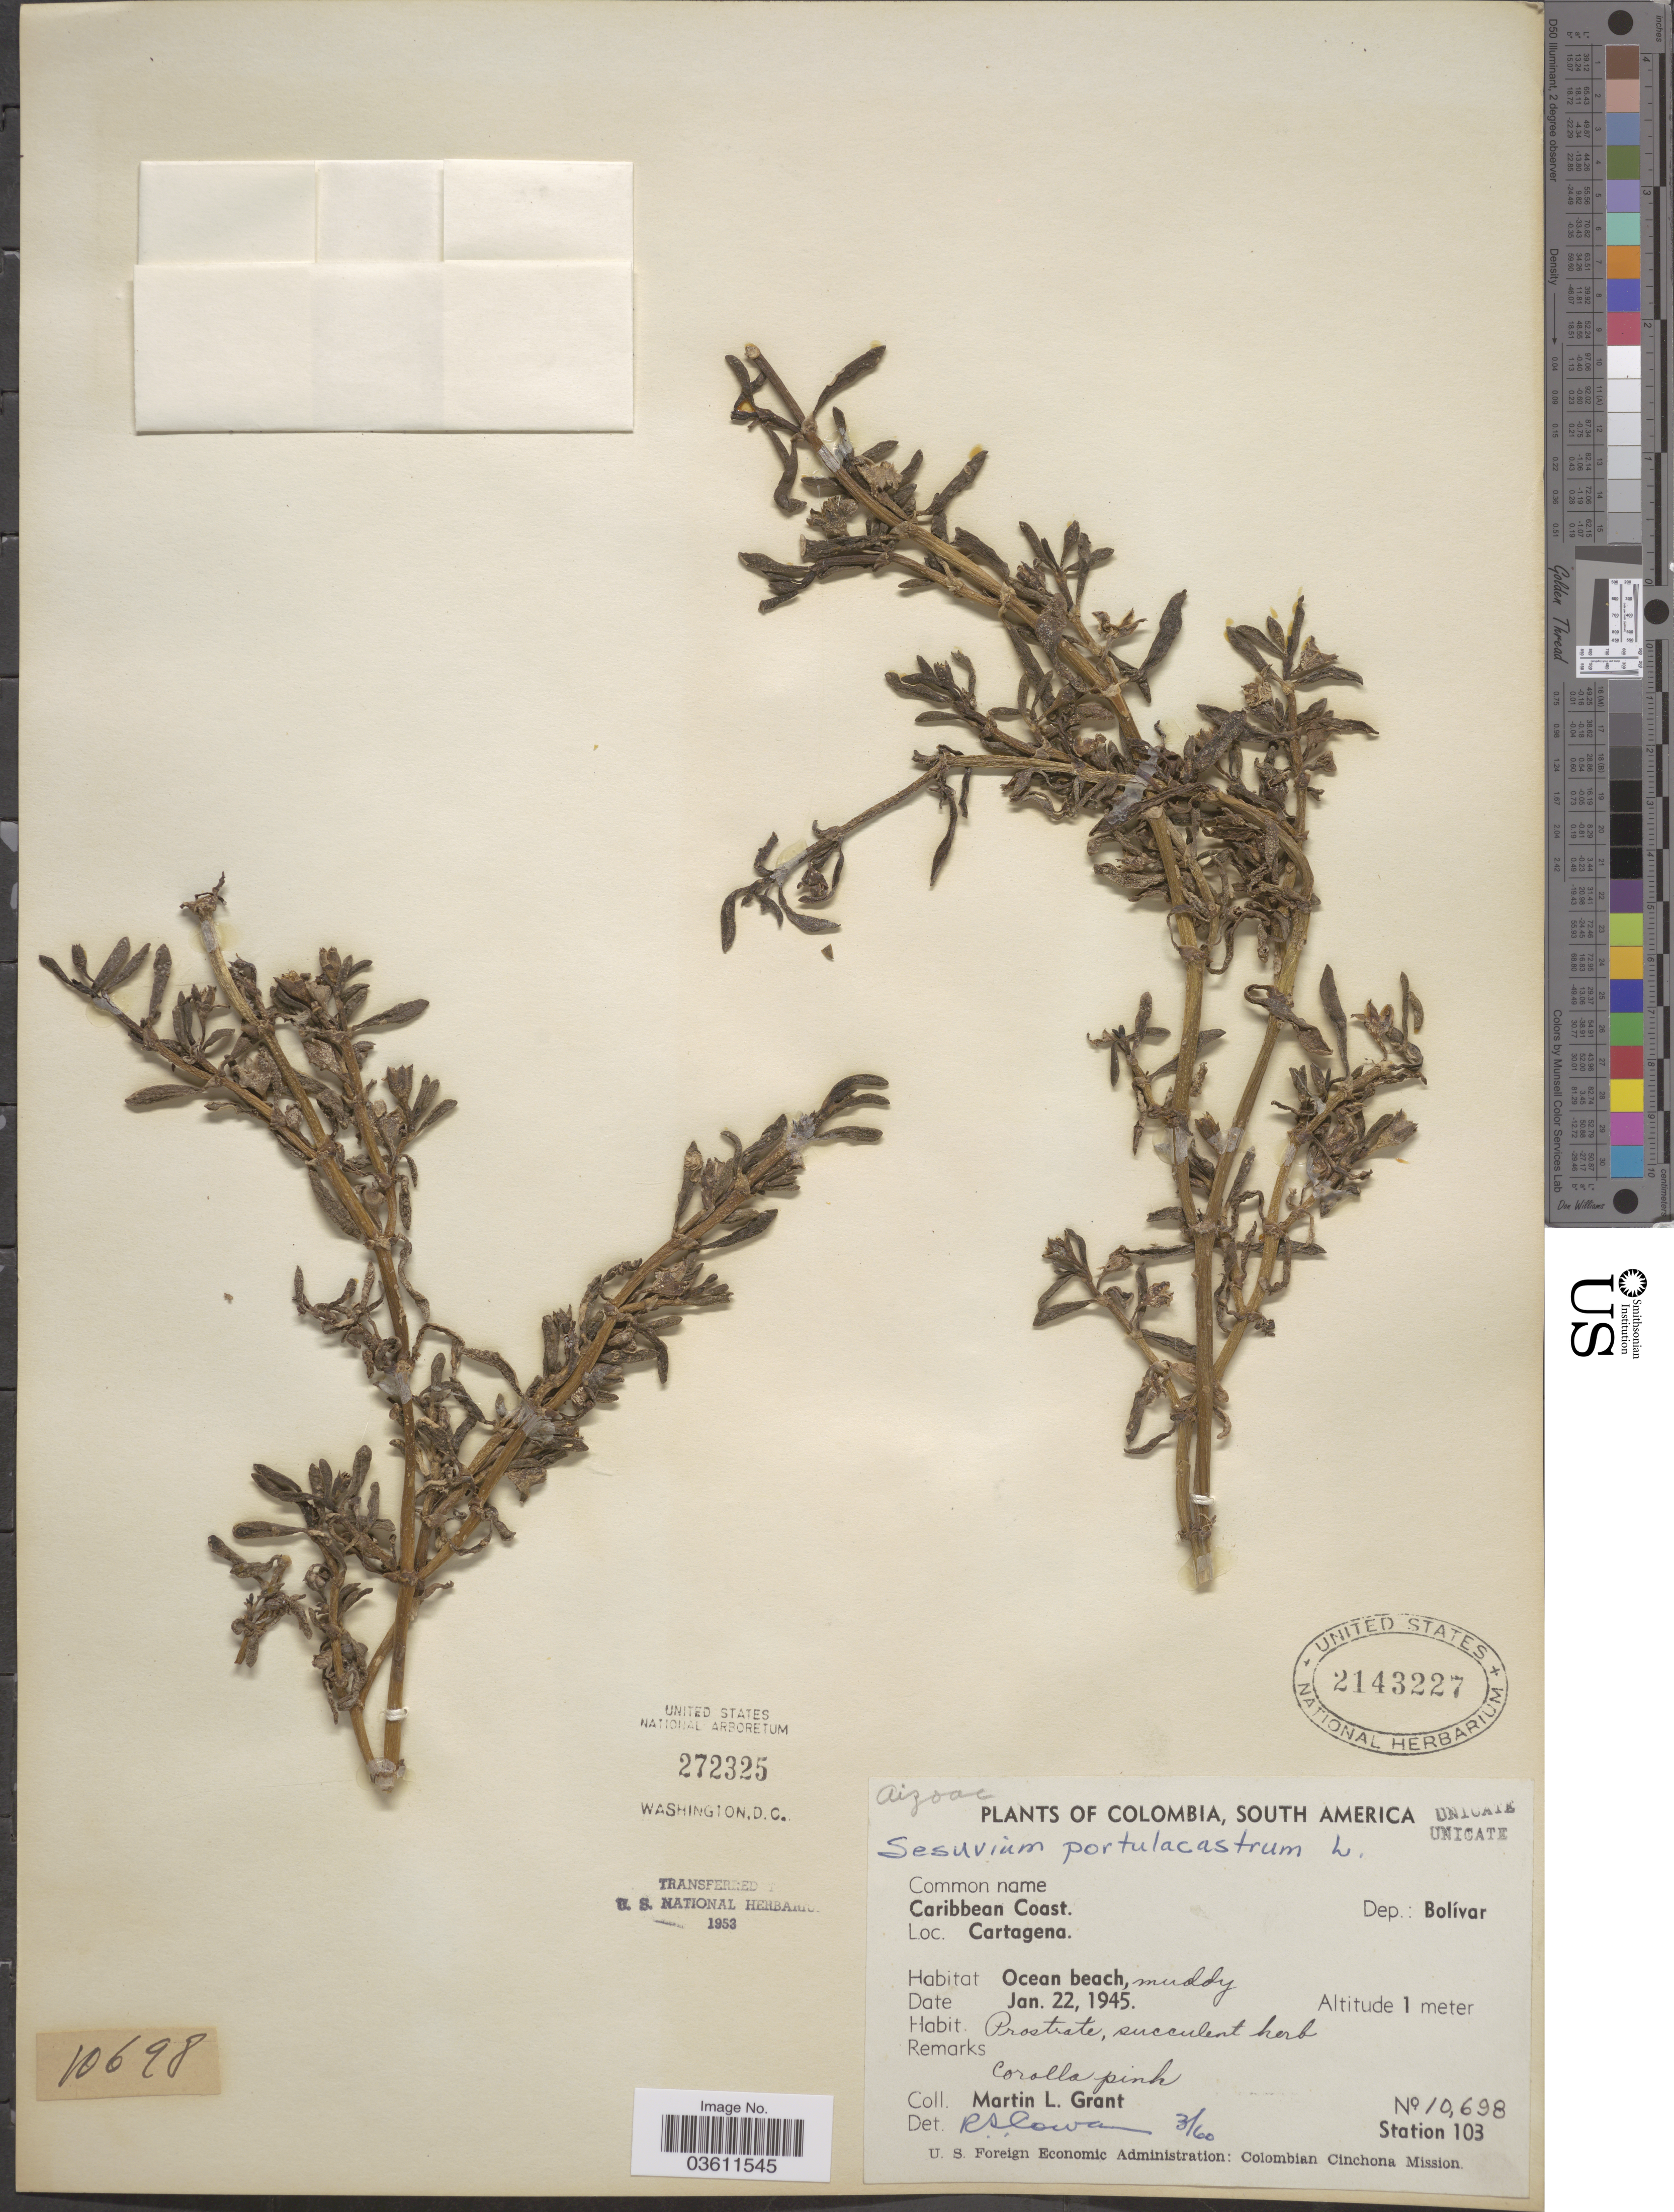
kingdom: Plantae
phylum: Tracheophyta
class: Magnoliopsida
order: Caryophyllales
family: Aizoaceae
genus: Sesuvium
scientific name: Sesuvium portulacastrum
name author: (L.) L.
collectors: M. L. Grant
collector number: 10698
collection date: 1945-01-22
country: Colombia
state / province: Bolívar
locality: Caribbean Coast. Cartagena. Dep.: Bolívar. Ocean beach.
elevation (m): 1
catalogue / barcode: US 2143227